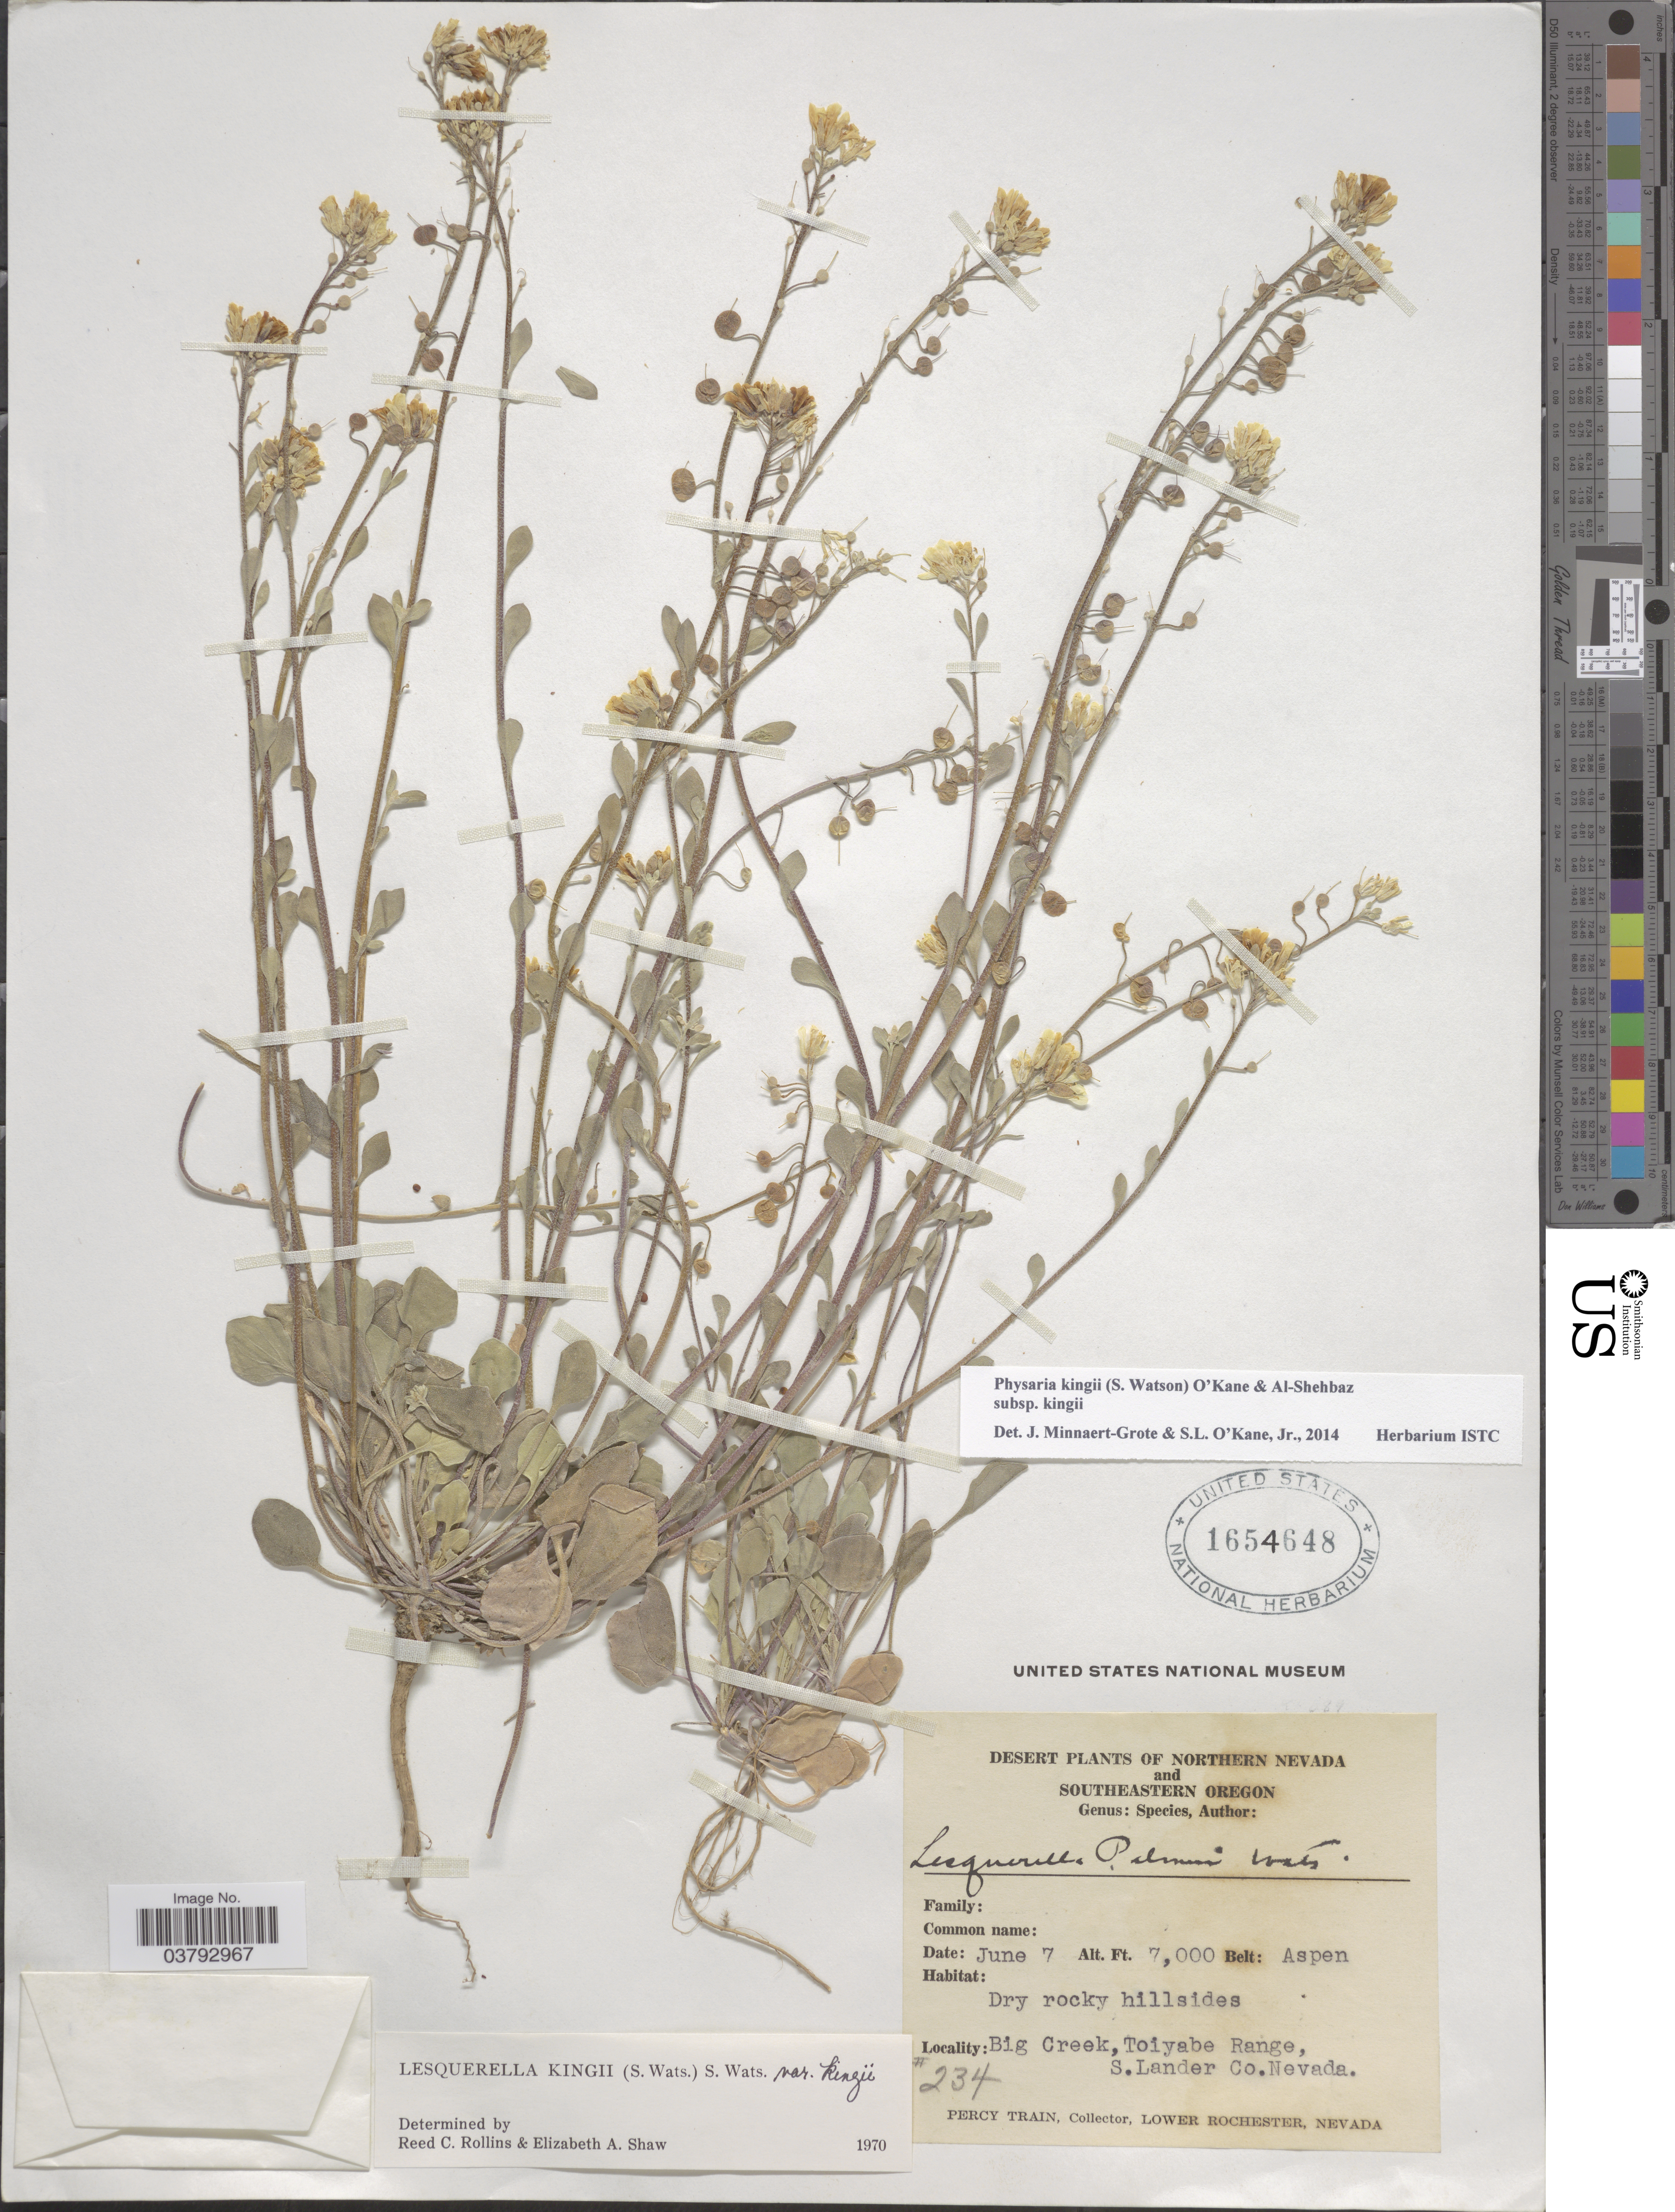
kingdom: Plantae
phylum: Tracheophyta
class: Magnoliopsida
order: Brassicales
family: Brassicaceae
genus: Physaria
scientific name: Physaria kingii subsp. kingii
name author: S. Watson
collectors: P. Train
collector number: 234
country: United States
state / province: Nevada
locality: Northern Nevada. Big Creek, Toiyabe Range, S. Lander Co.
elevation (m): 2134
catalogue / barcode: US 1654648